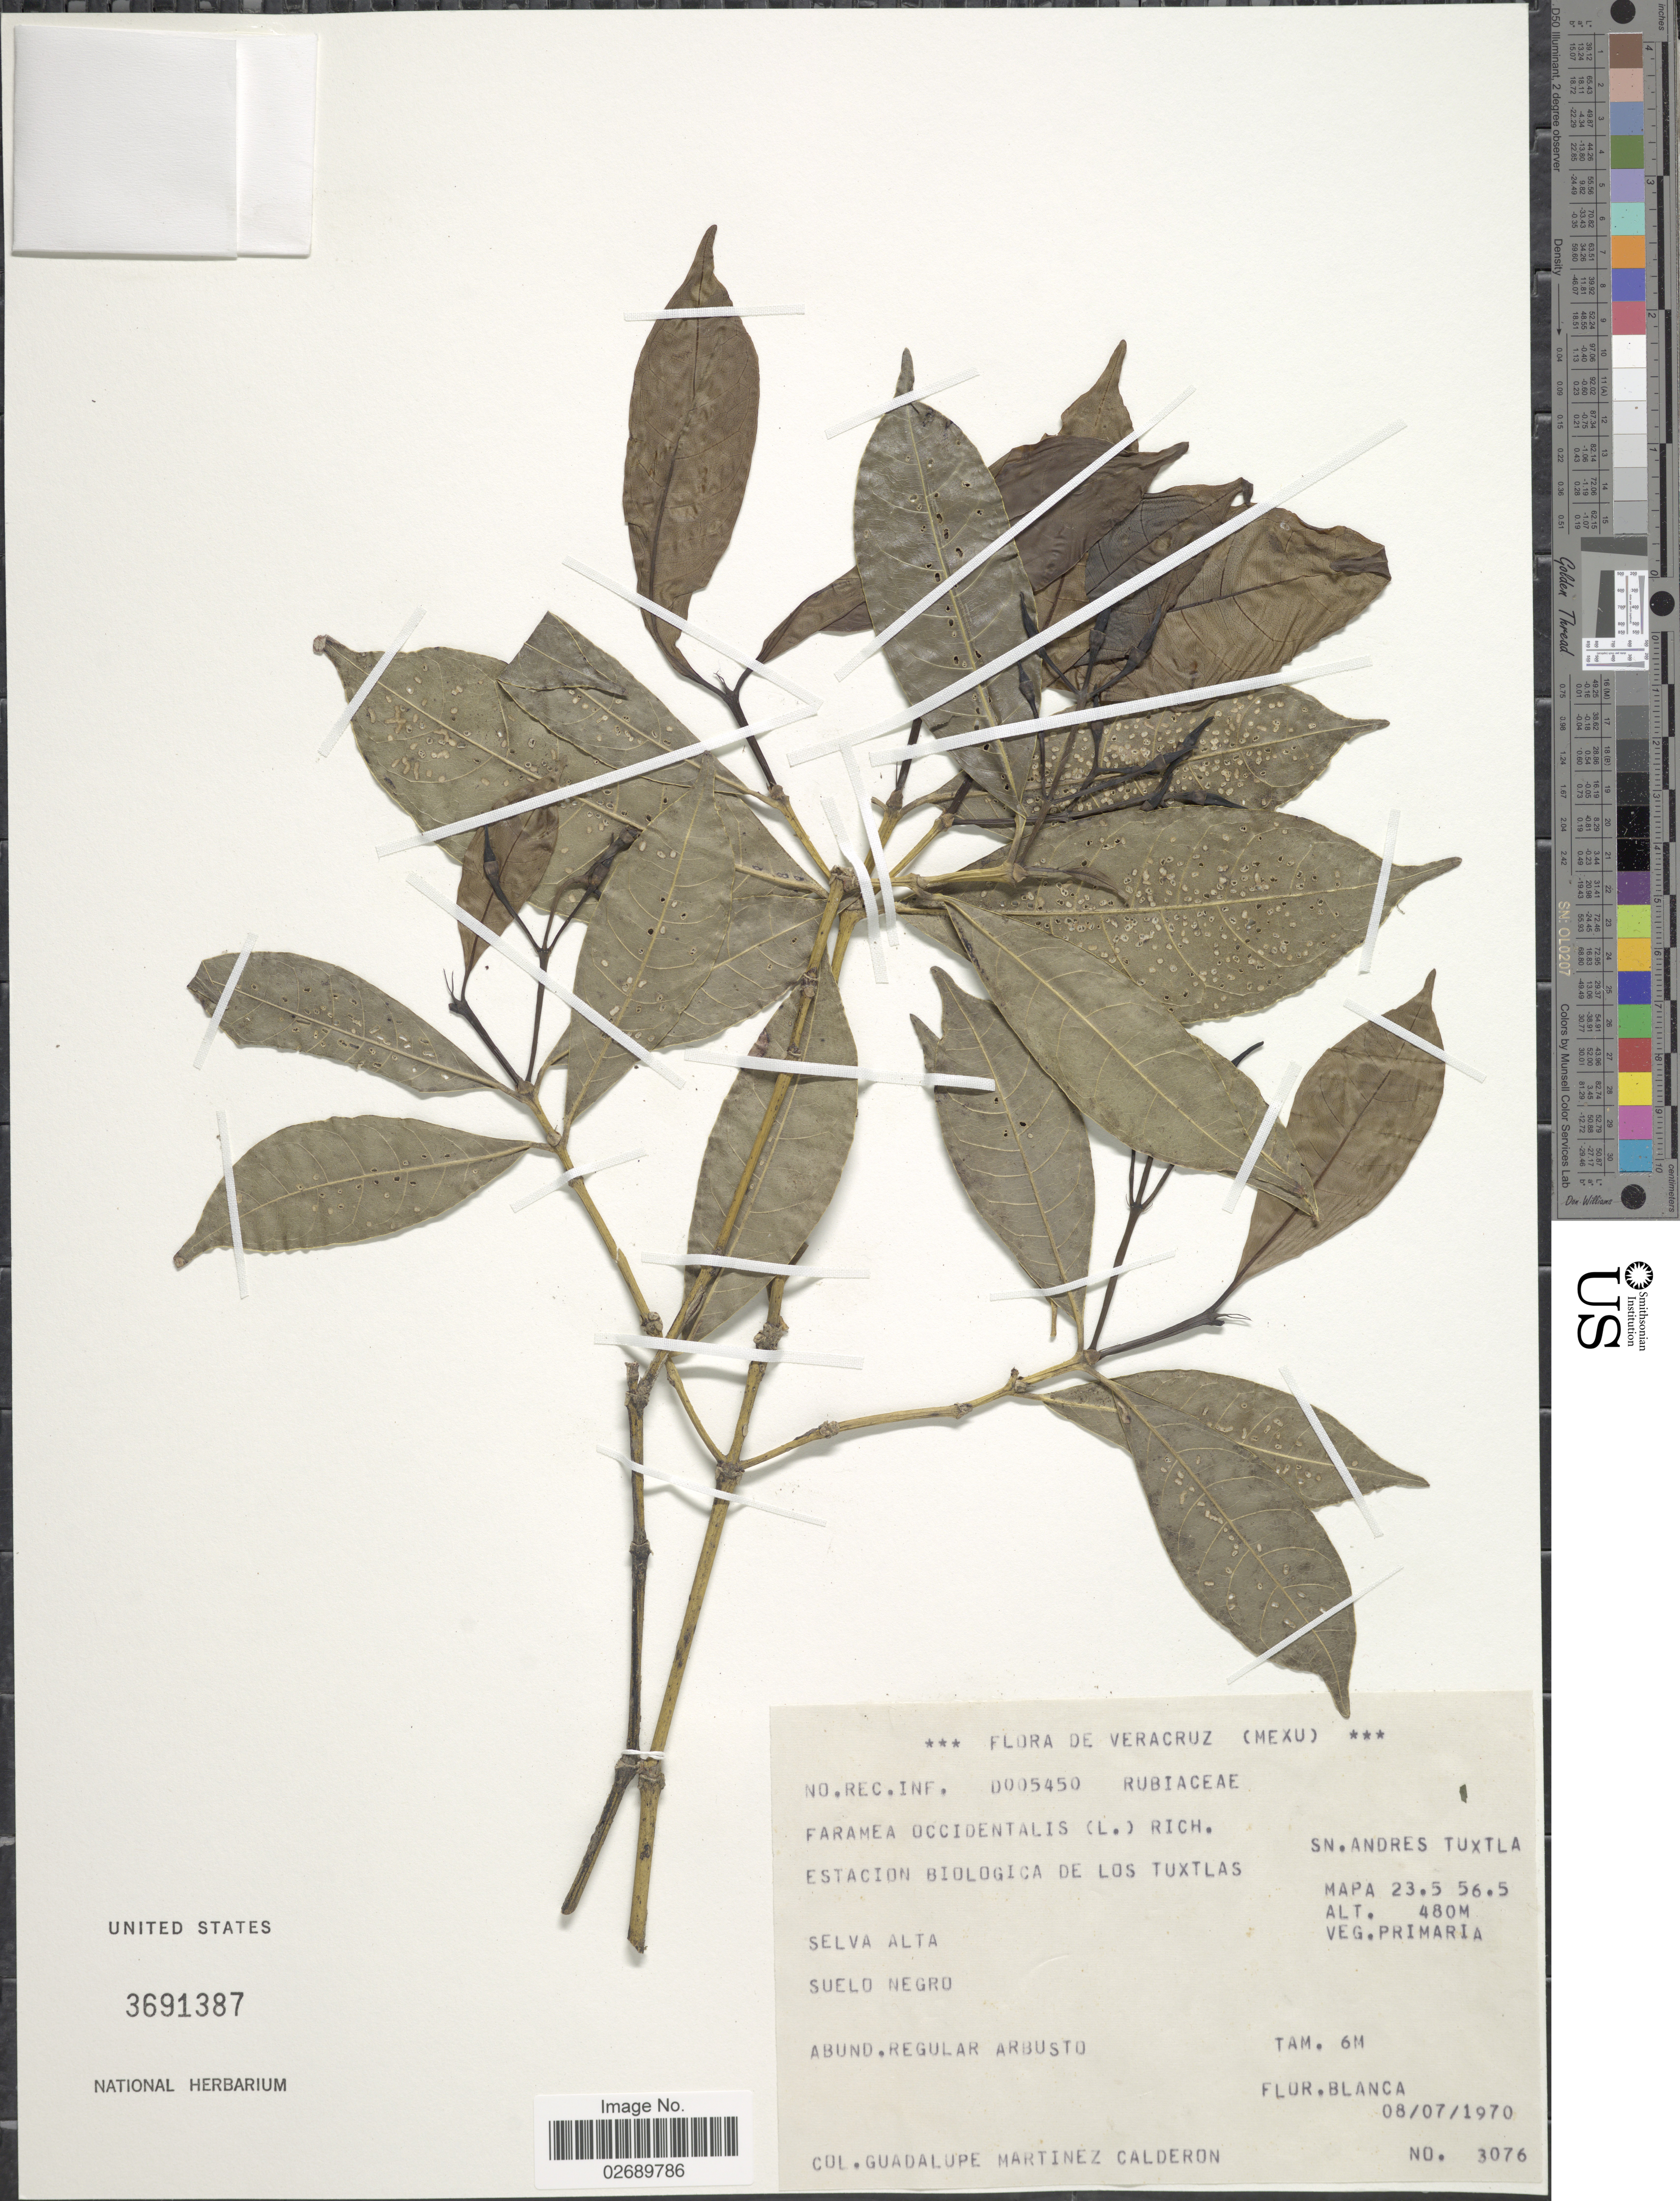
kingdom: Plantae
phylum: Tracheophyta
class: Magnoliopsida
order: Gentianales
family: Rubiaceae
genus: Faramea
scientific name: Faramea occidentalis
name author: (L.) A. Rich.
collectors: G. Martinez-C.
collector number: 3076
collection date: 1970-07-08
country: Mexico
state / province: Veracruz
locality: Estacion Biologica de Los Tuxtlas. Mapa 23.5 56.5. SN. Andres Tuxtla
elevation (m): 480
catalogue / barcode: US 3691387